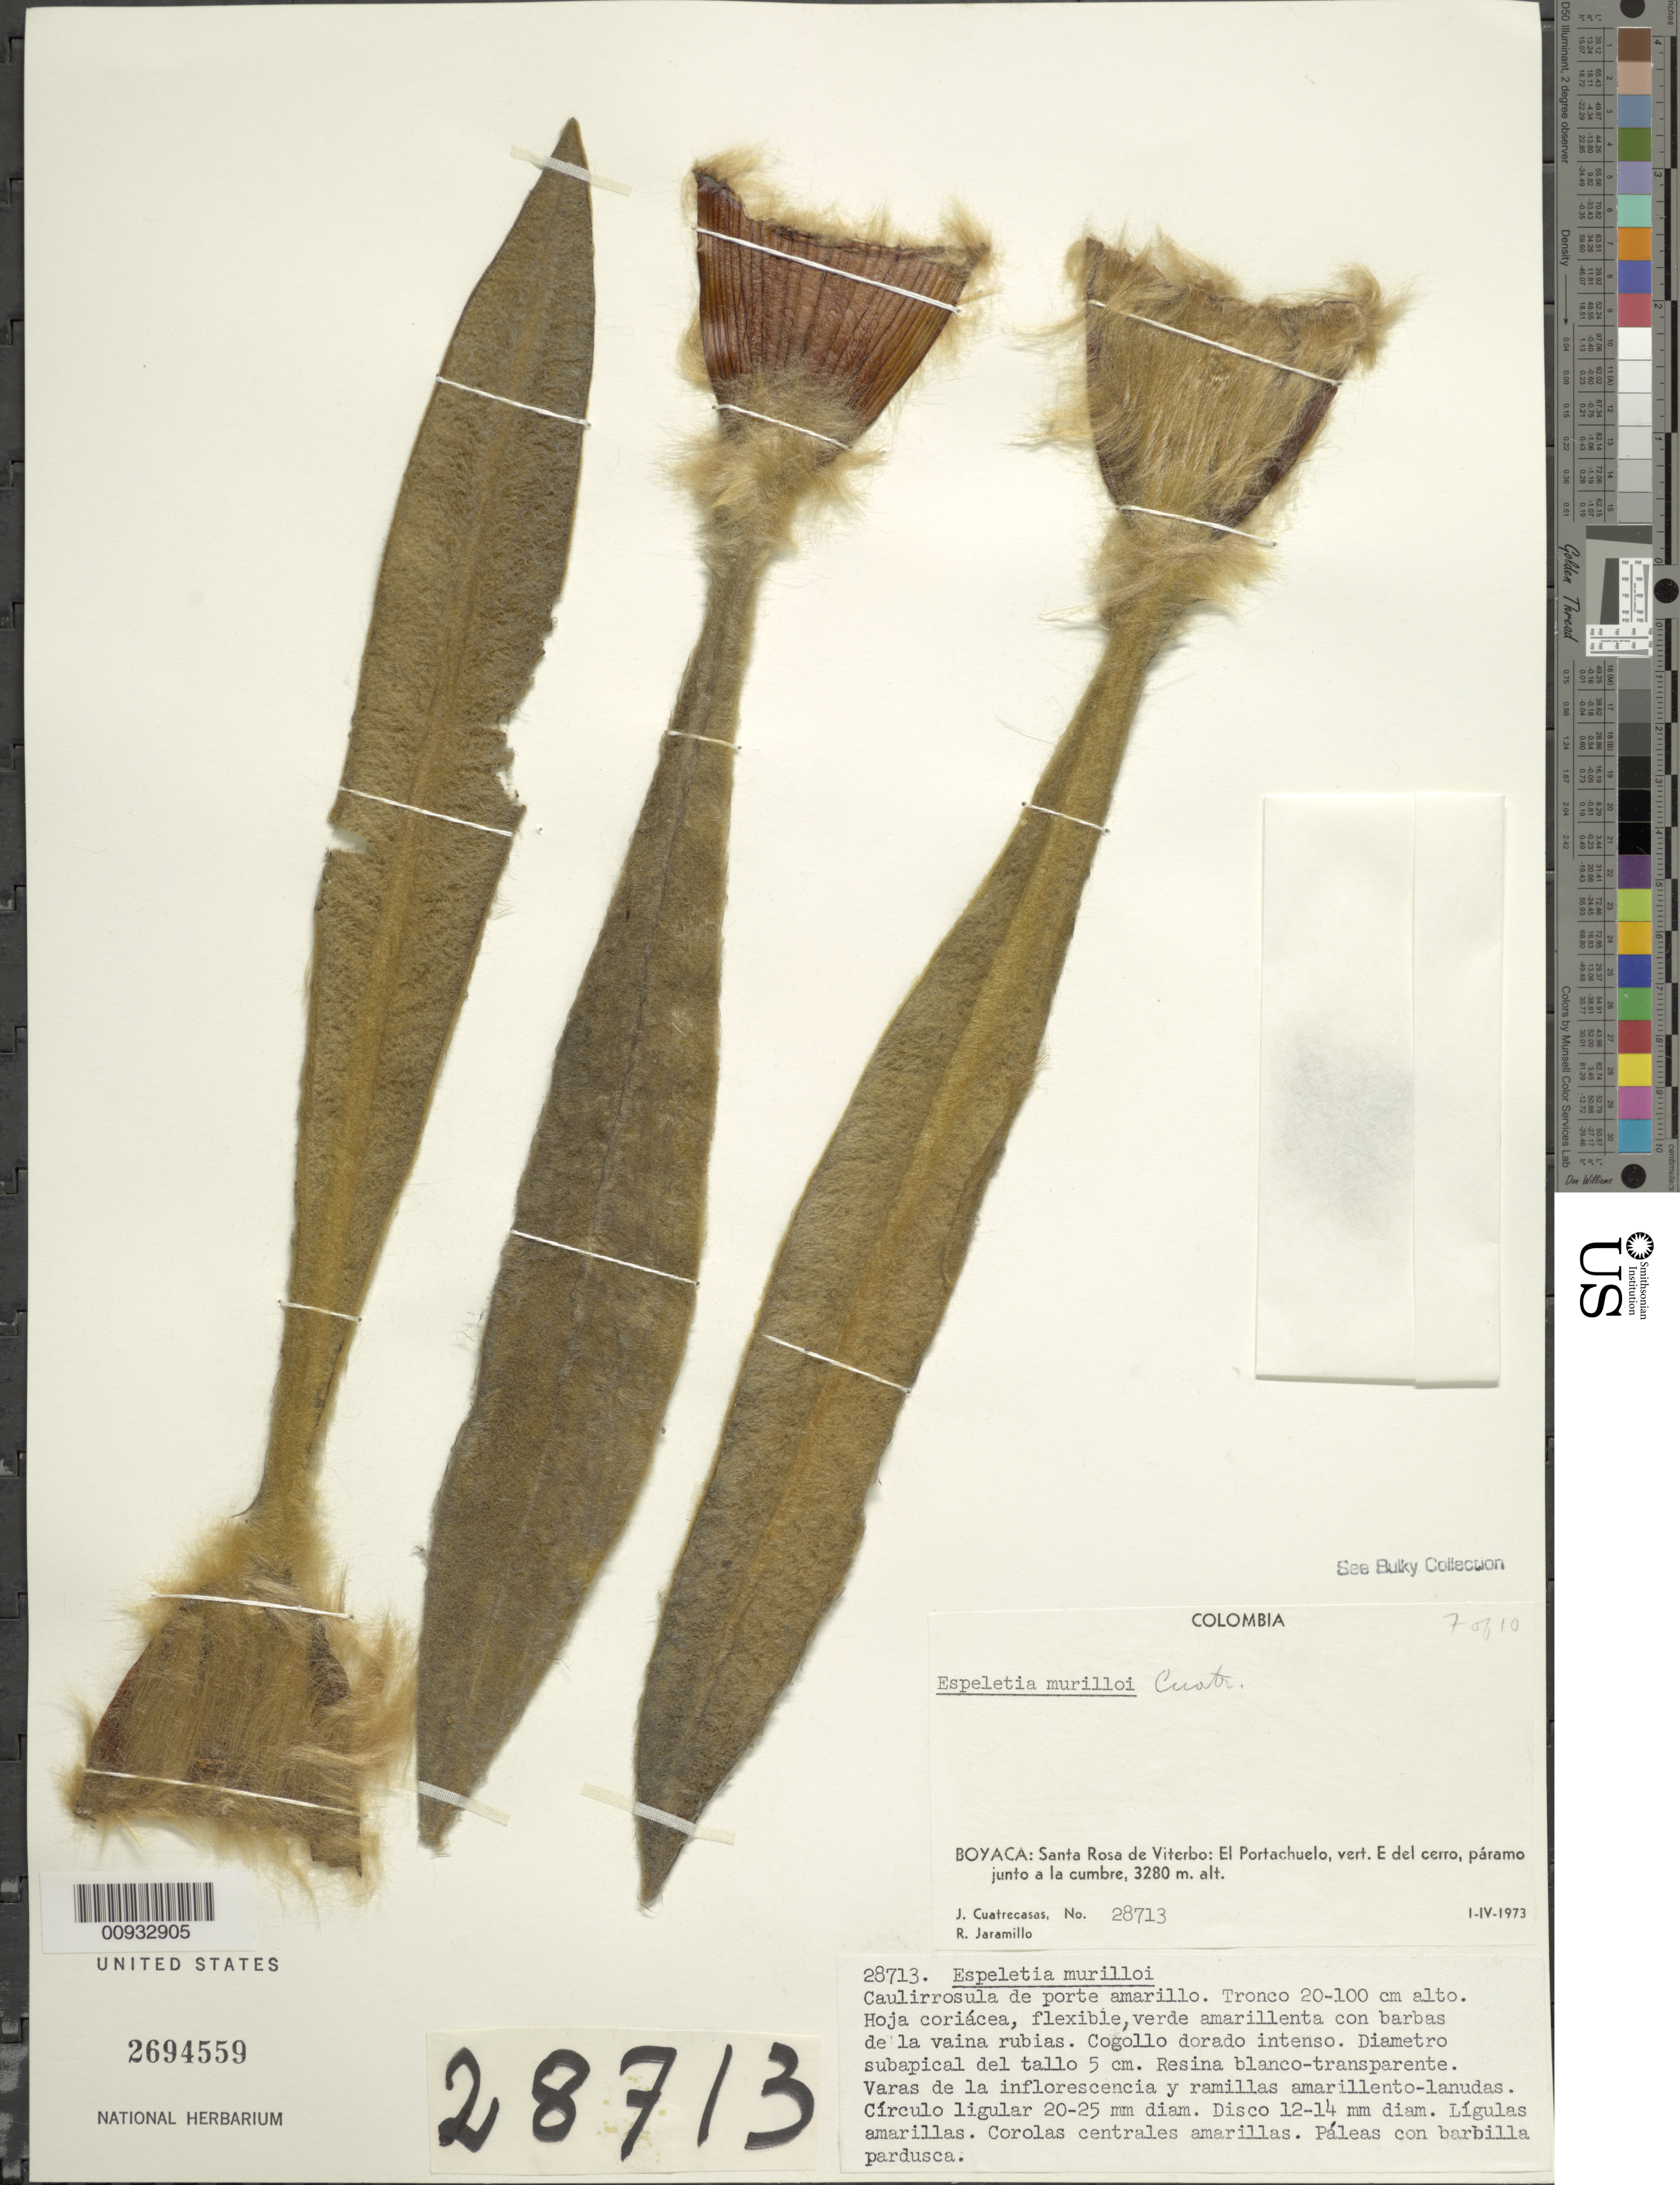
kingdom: Plantae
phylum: Tracheophyta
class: Magnoliopsida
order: Asterales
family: Asteraceae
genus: Espeletia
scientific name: Espeletia murilloi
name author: Cuatrec.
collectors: J. Cuatrecasas & R. Jaramillo M.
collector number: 28713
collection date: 1973-04-01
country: Colombia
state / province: Boyacá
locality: Santa Rosa de Viterbo, El Portachuelo, vert. E del cerro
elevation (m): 3280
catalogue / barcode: US 2694559